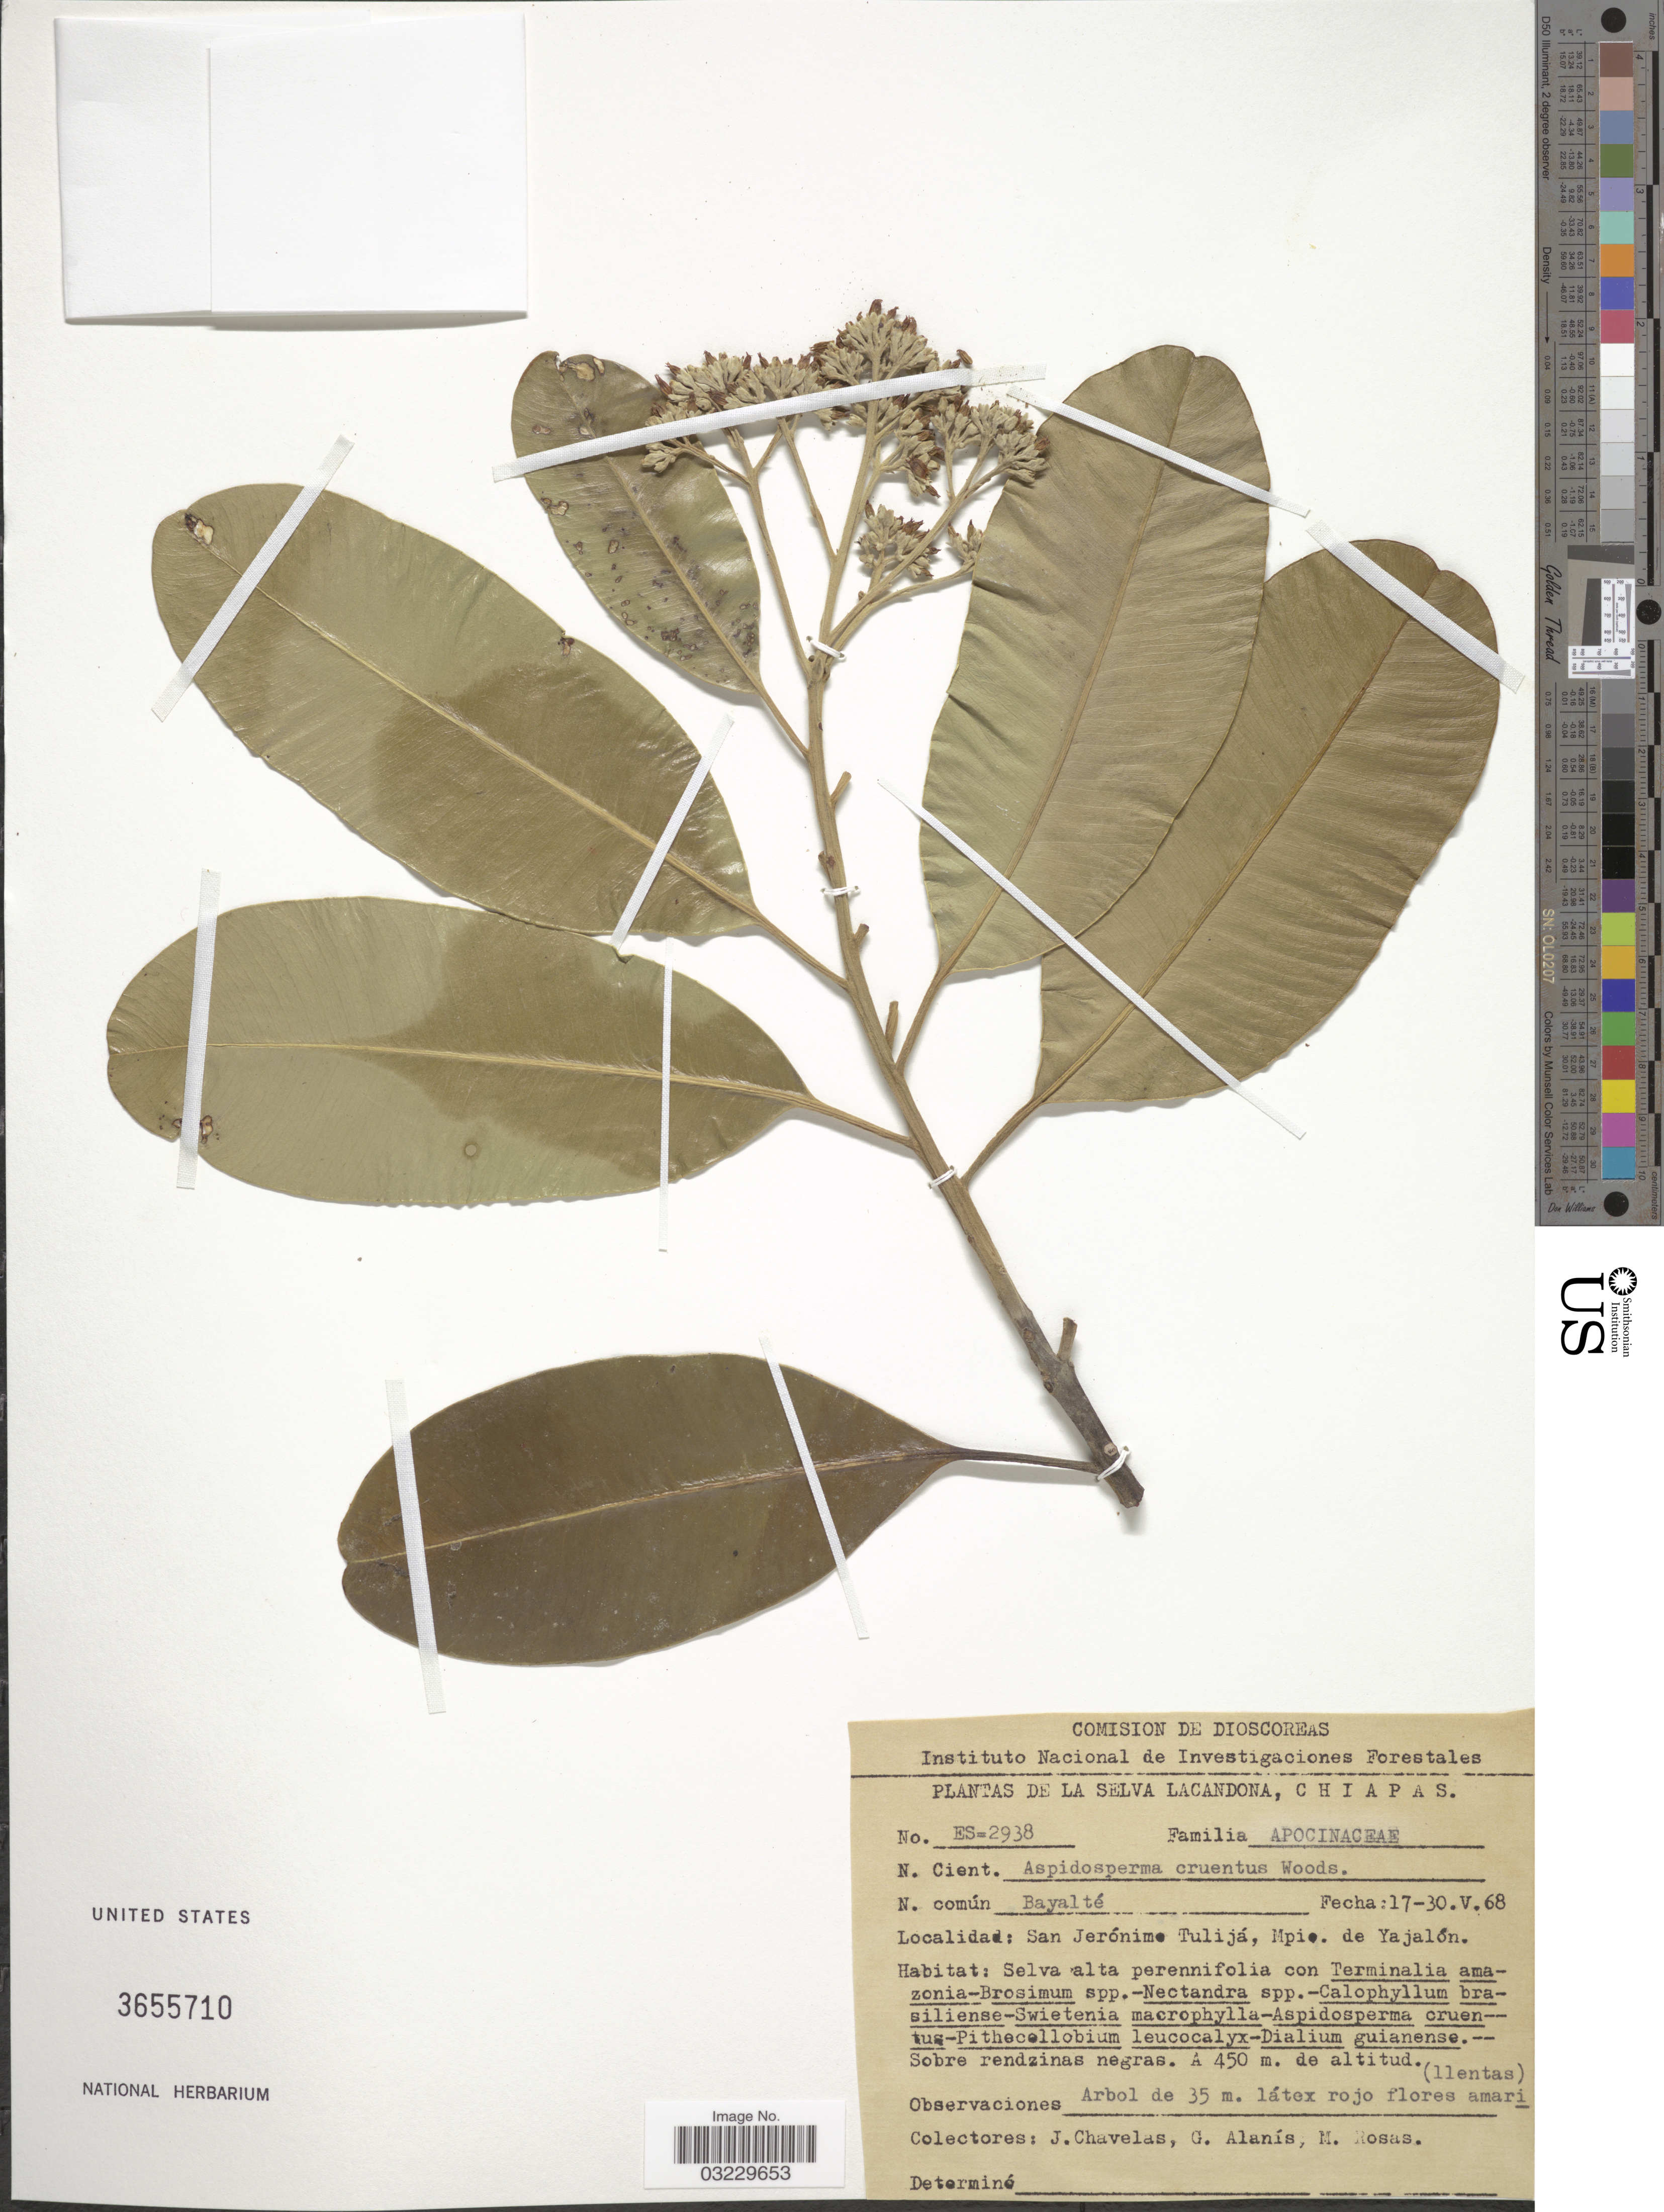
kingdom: Plantae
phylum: Tracheophyta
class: Magnoliopsida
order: Gentianales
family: Apocynaceae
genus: Aspidosperma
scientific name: Aspidosperma desmanthum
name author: Benth. ex Müll. Arg.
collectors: Chavelas, J., G. Alanis & M. Rosas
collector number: ES=2938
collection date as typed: Transcribed d/m/y: 17/5/68 to 30/5/68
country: Mexico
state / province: Chiapas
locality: La Selva Lacandona. San Jerónimo Tulijá, Mpio. de Yajalón.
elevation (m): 450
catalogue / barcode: US 3655710